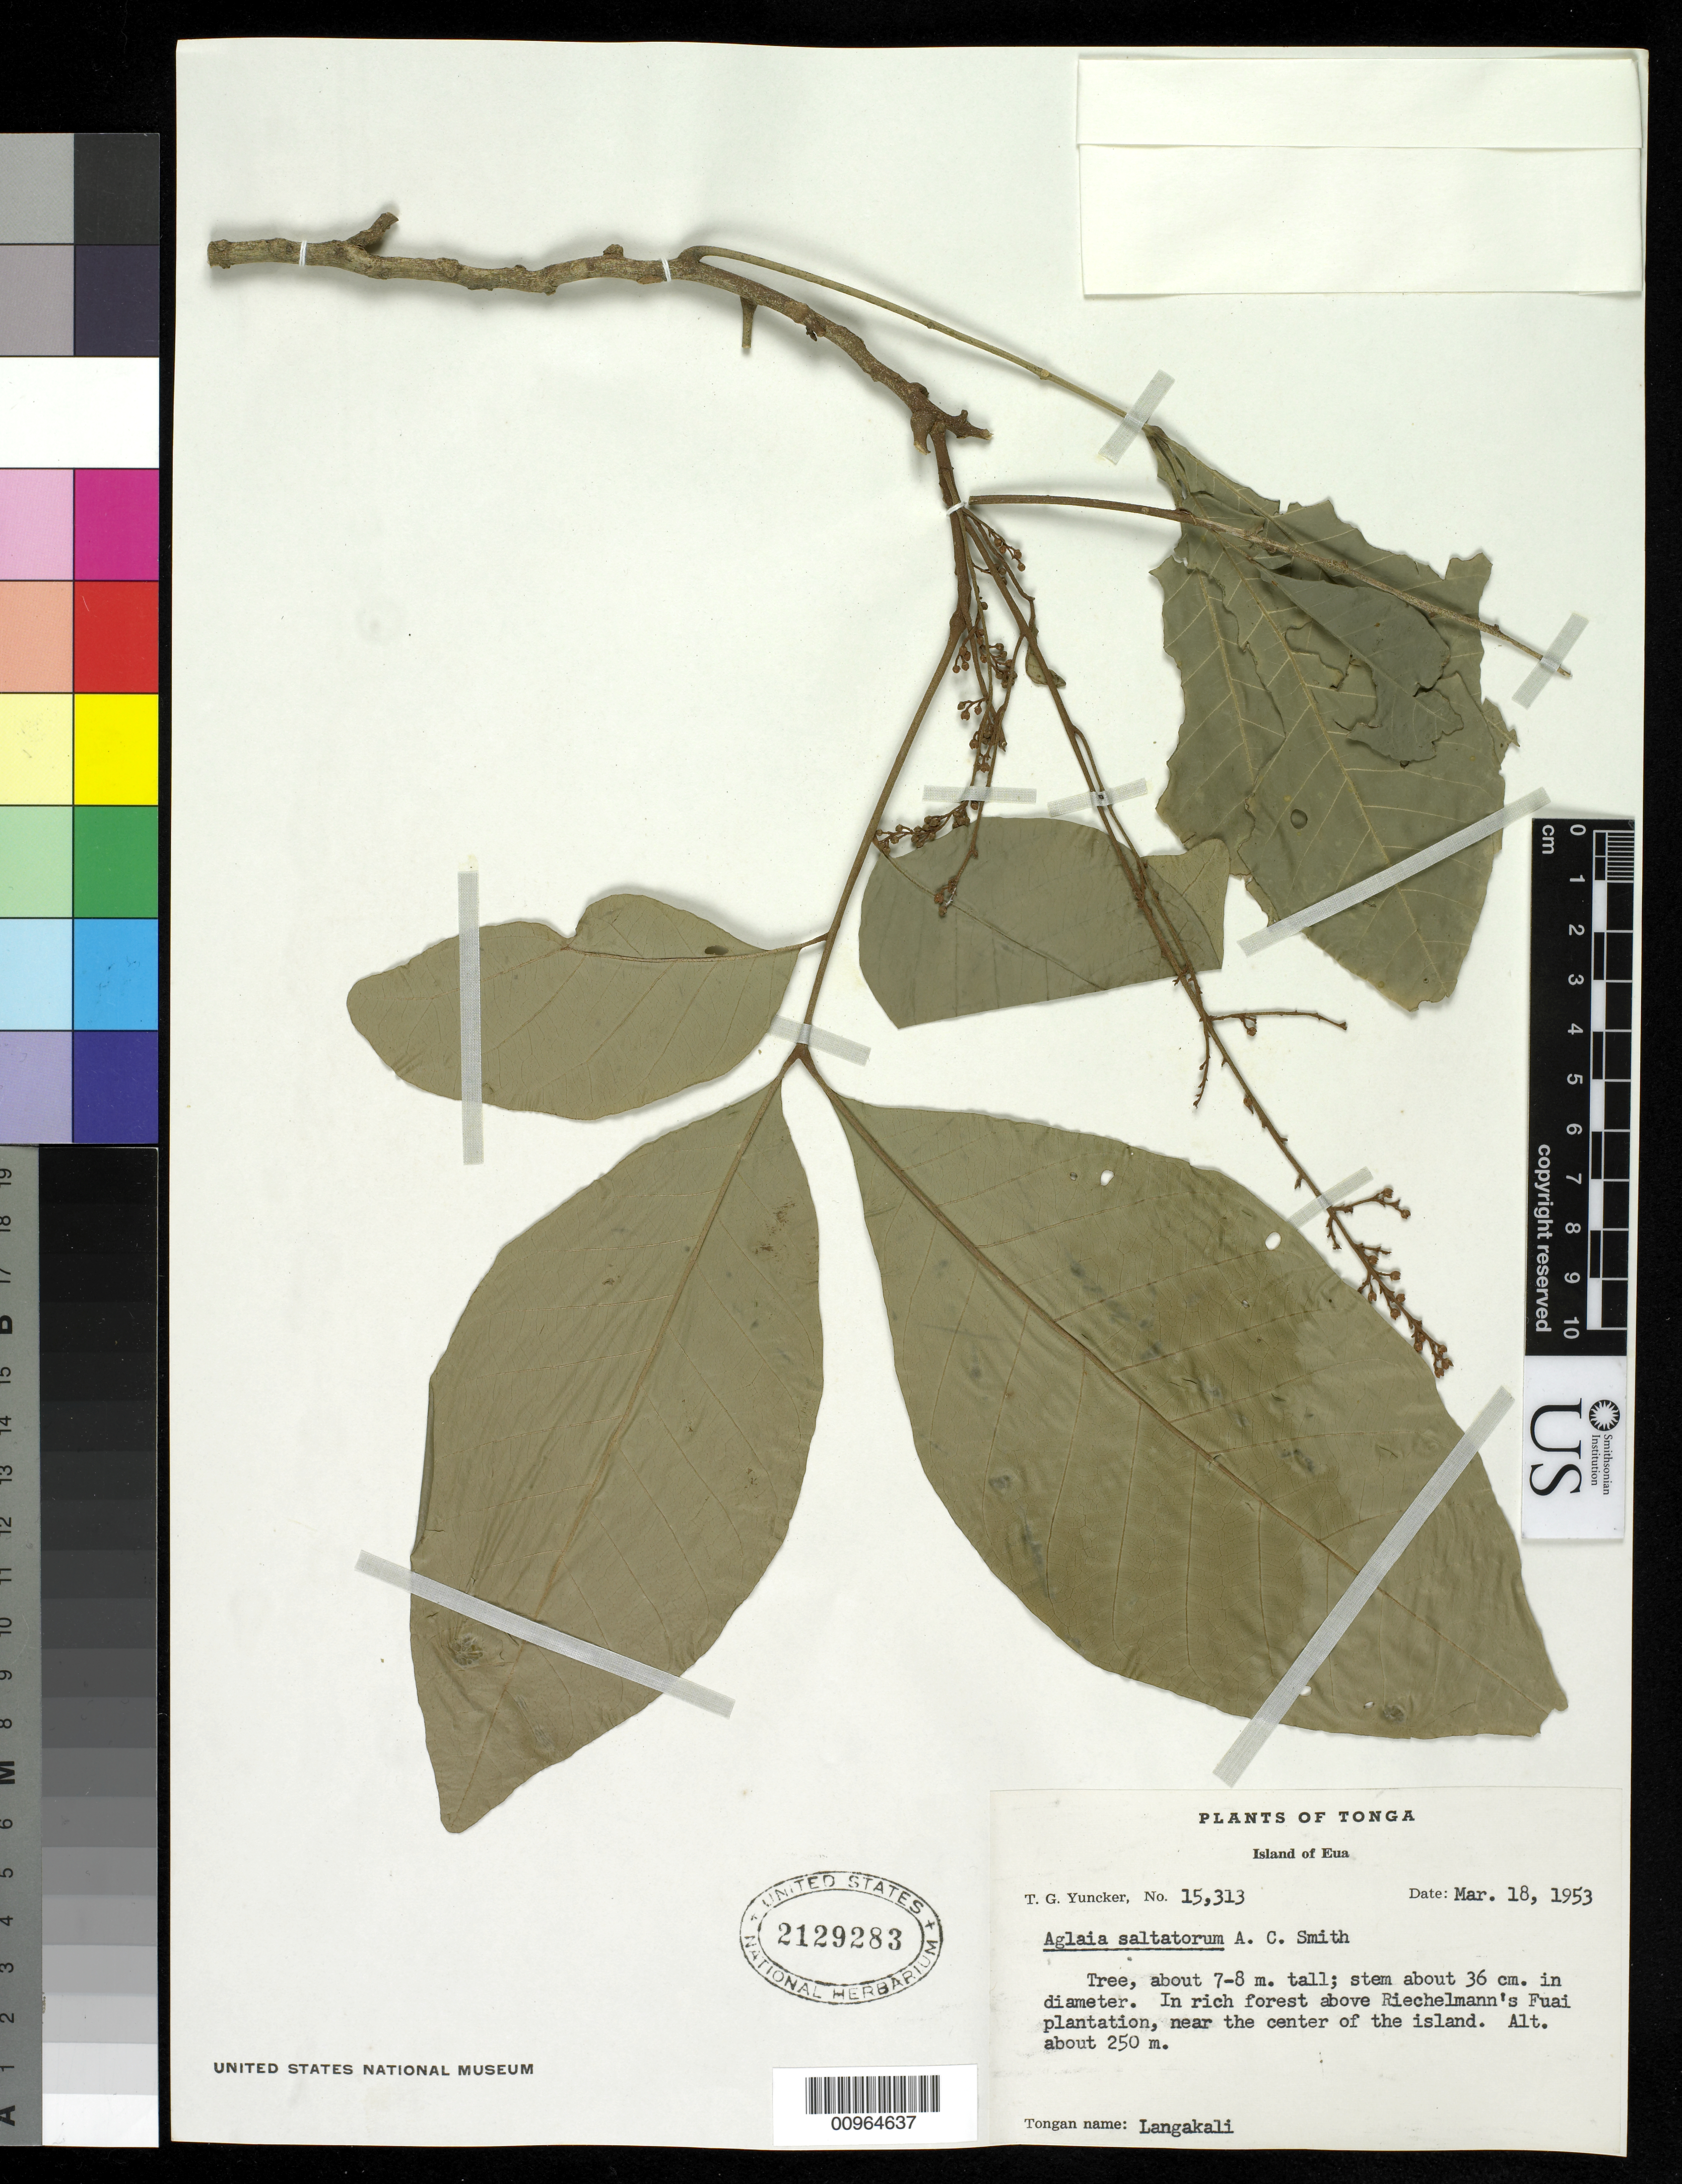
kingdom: Plantae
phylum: Tracheophyta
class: Magnoliopsida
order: Sapindales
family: Meliaceae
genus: Aglaia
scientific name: Aglaia saltatorum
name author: A.C. Sm.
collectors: T. G. Yuncker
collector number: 15313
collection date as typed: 18 Mar 1953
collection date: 1953-03-18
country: Tonga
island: Eua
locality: Above Riechelmann's Fuai plantation, near the center of the island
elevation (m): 250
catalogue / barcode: US 2129283